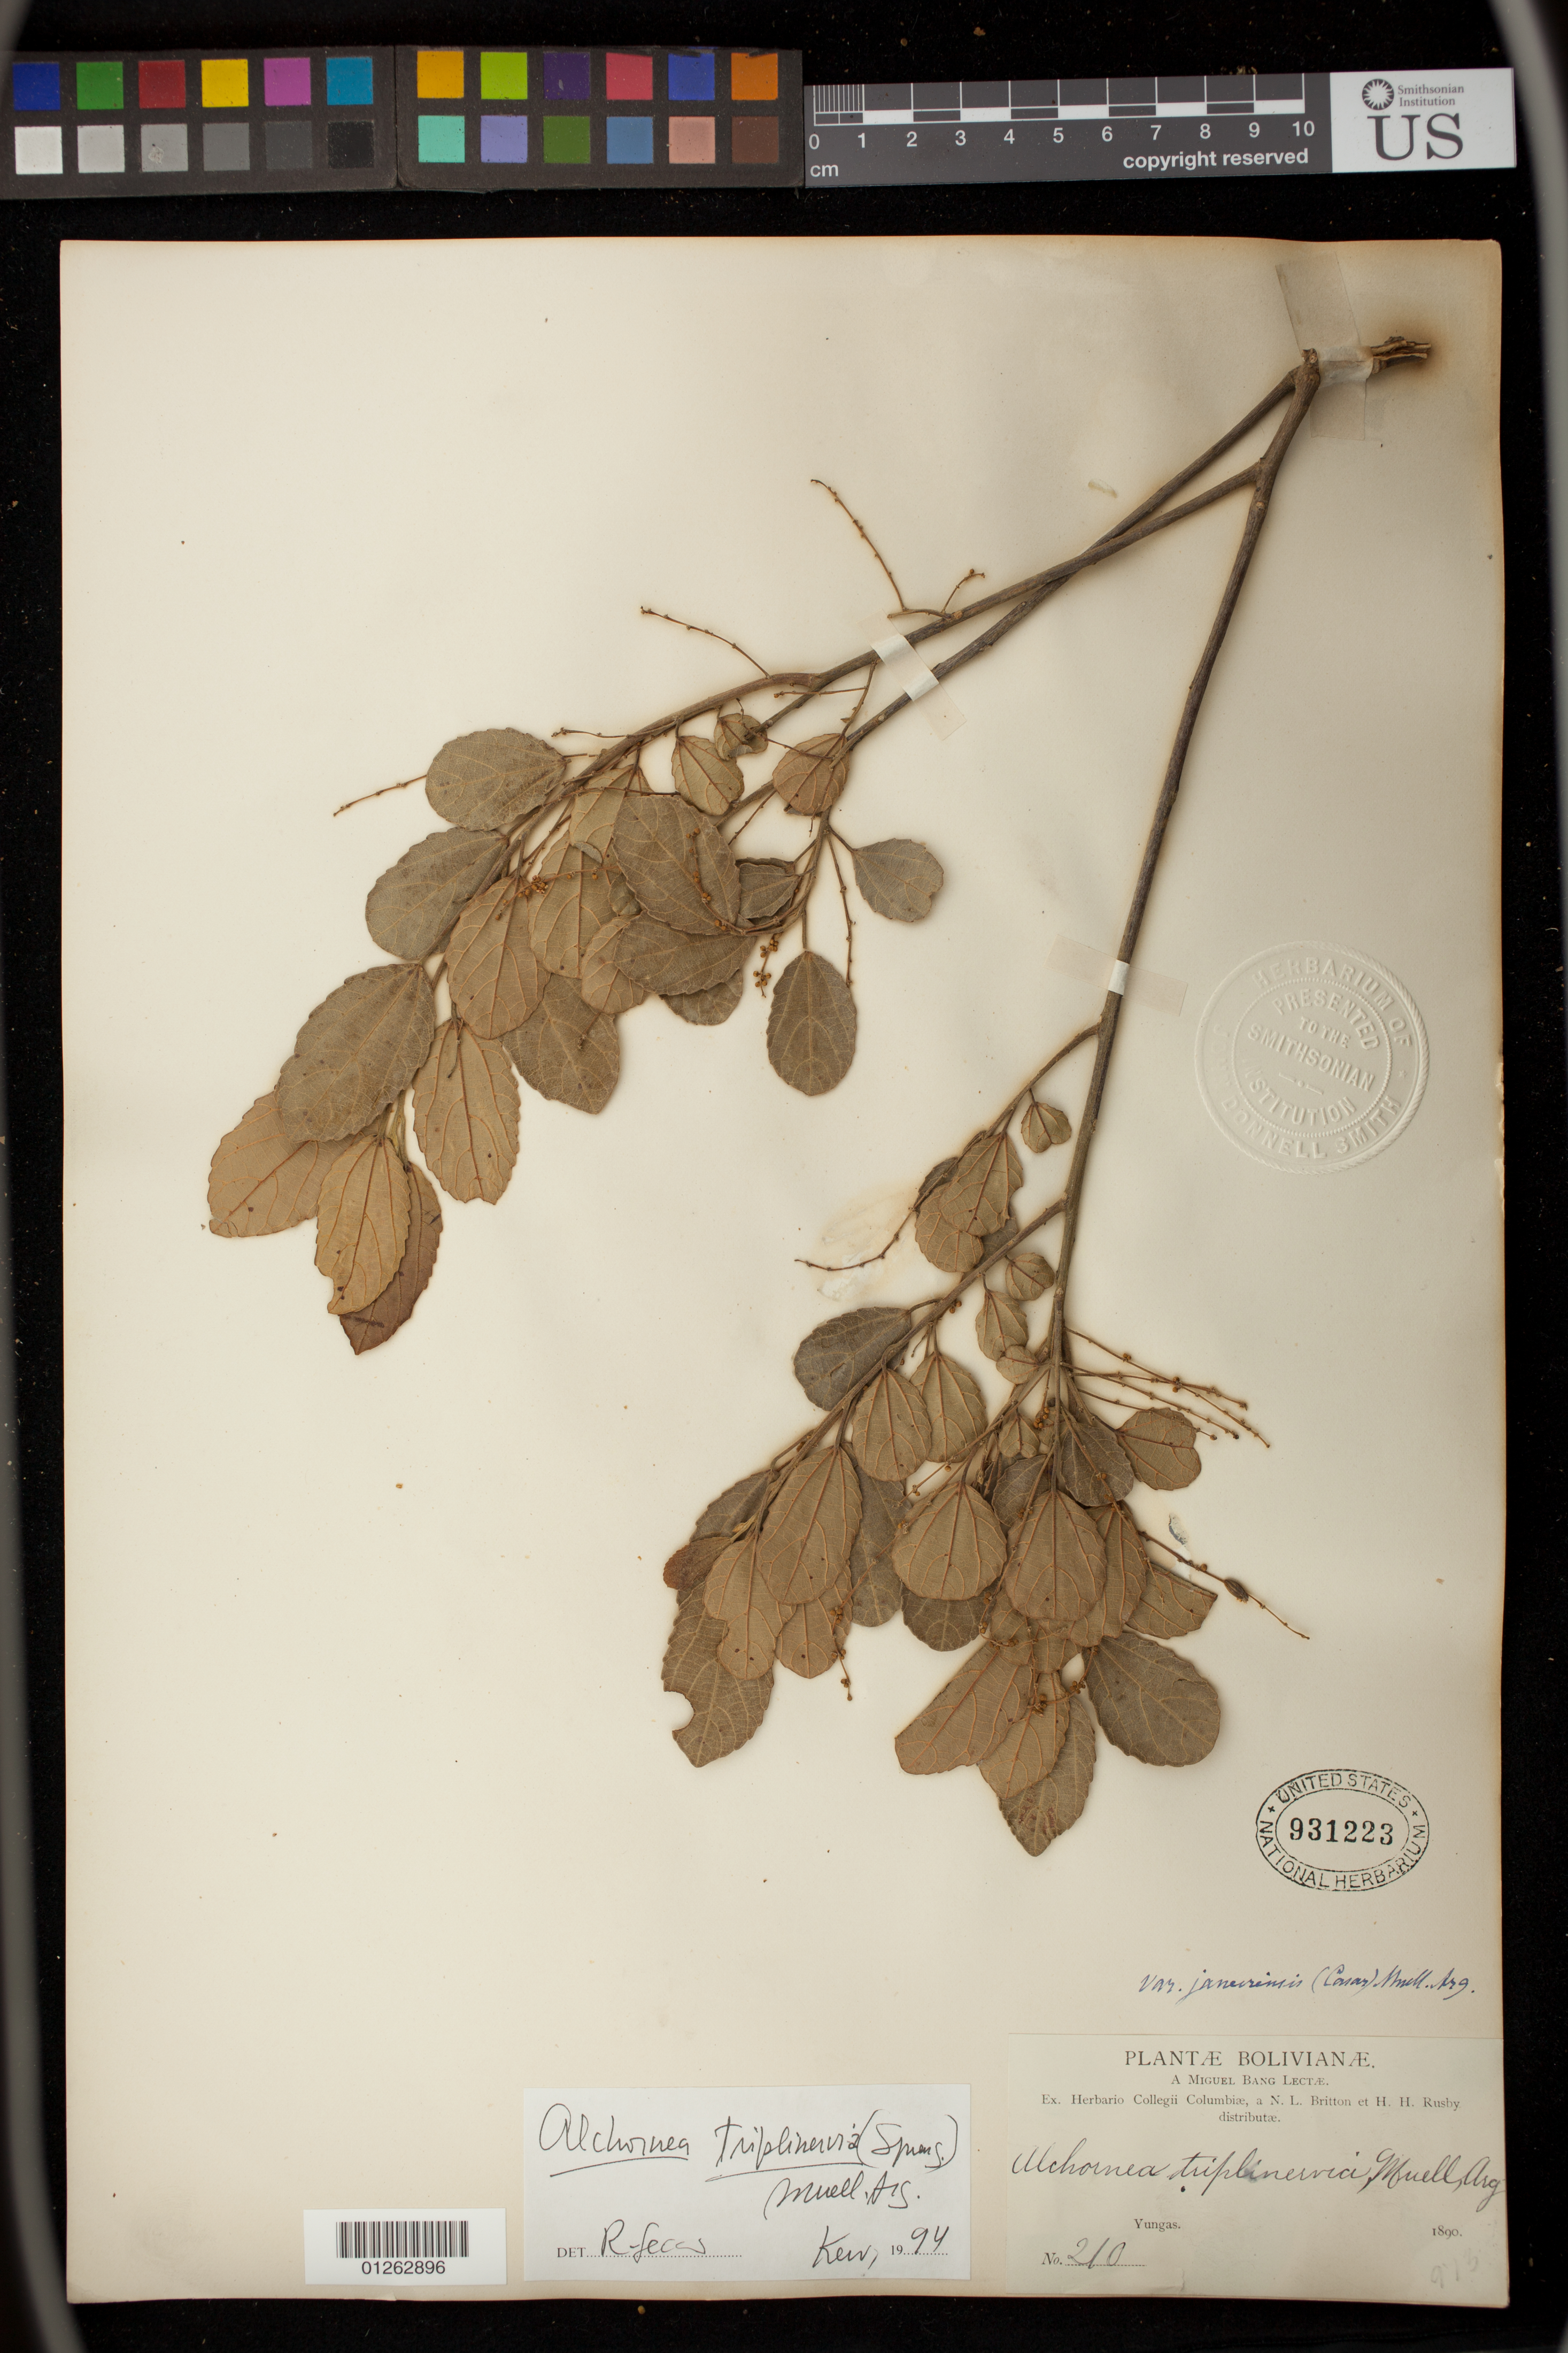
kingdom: Plantae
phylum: Tracheophyta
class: Magnoliopsida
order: Malpighiales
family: Euphorbiaceae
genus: Alchornea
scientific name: Alchornea triplinervia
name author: (Spreng.) Müll. Arg.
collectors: M. Bang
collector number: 210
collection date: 1890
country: Bolivia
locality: Yungas.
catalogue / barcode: US 931223